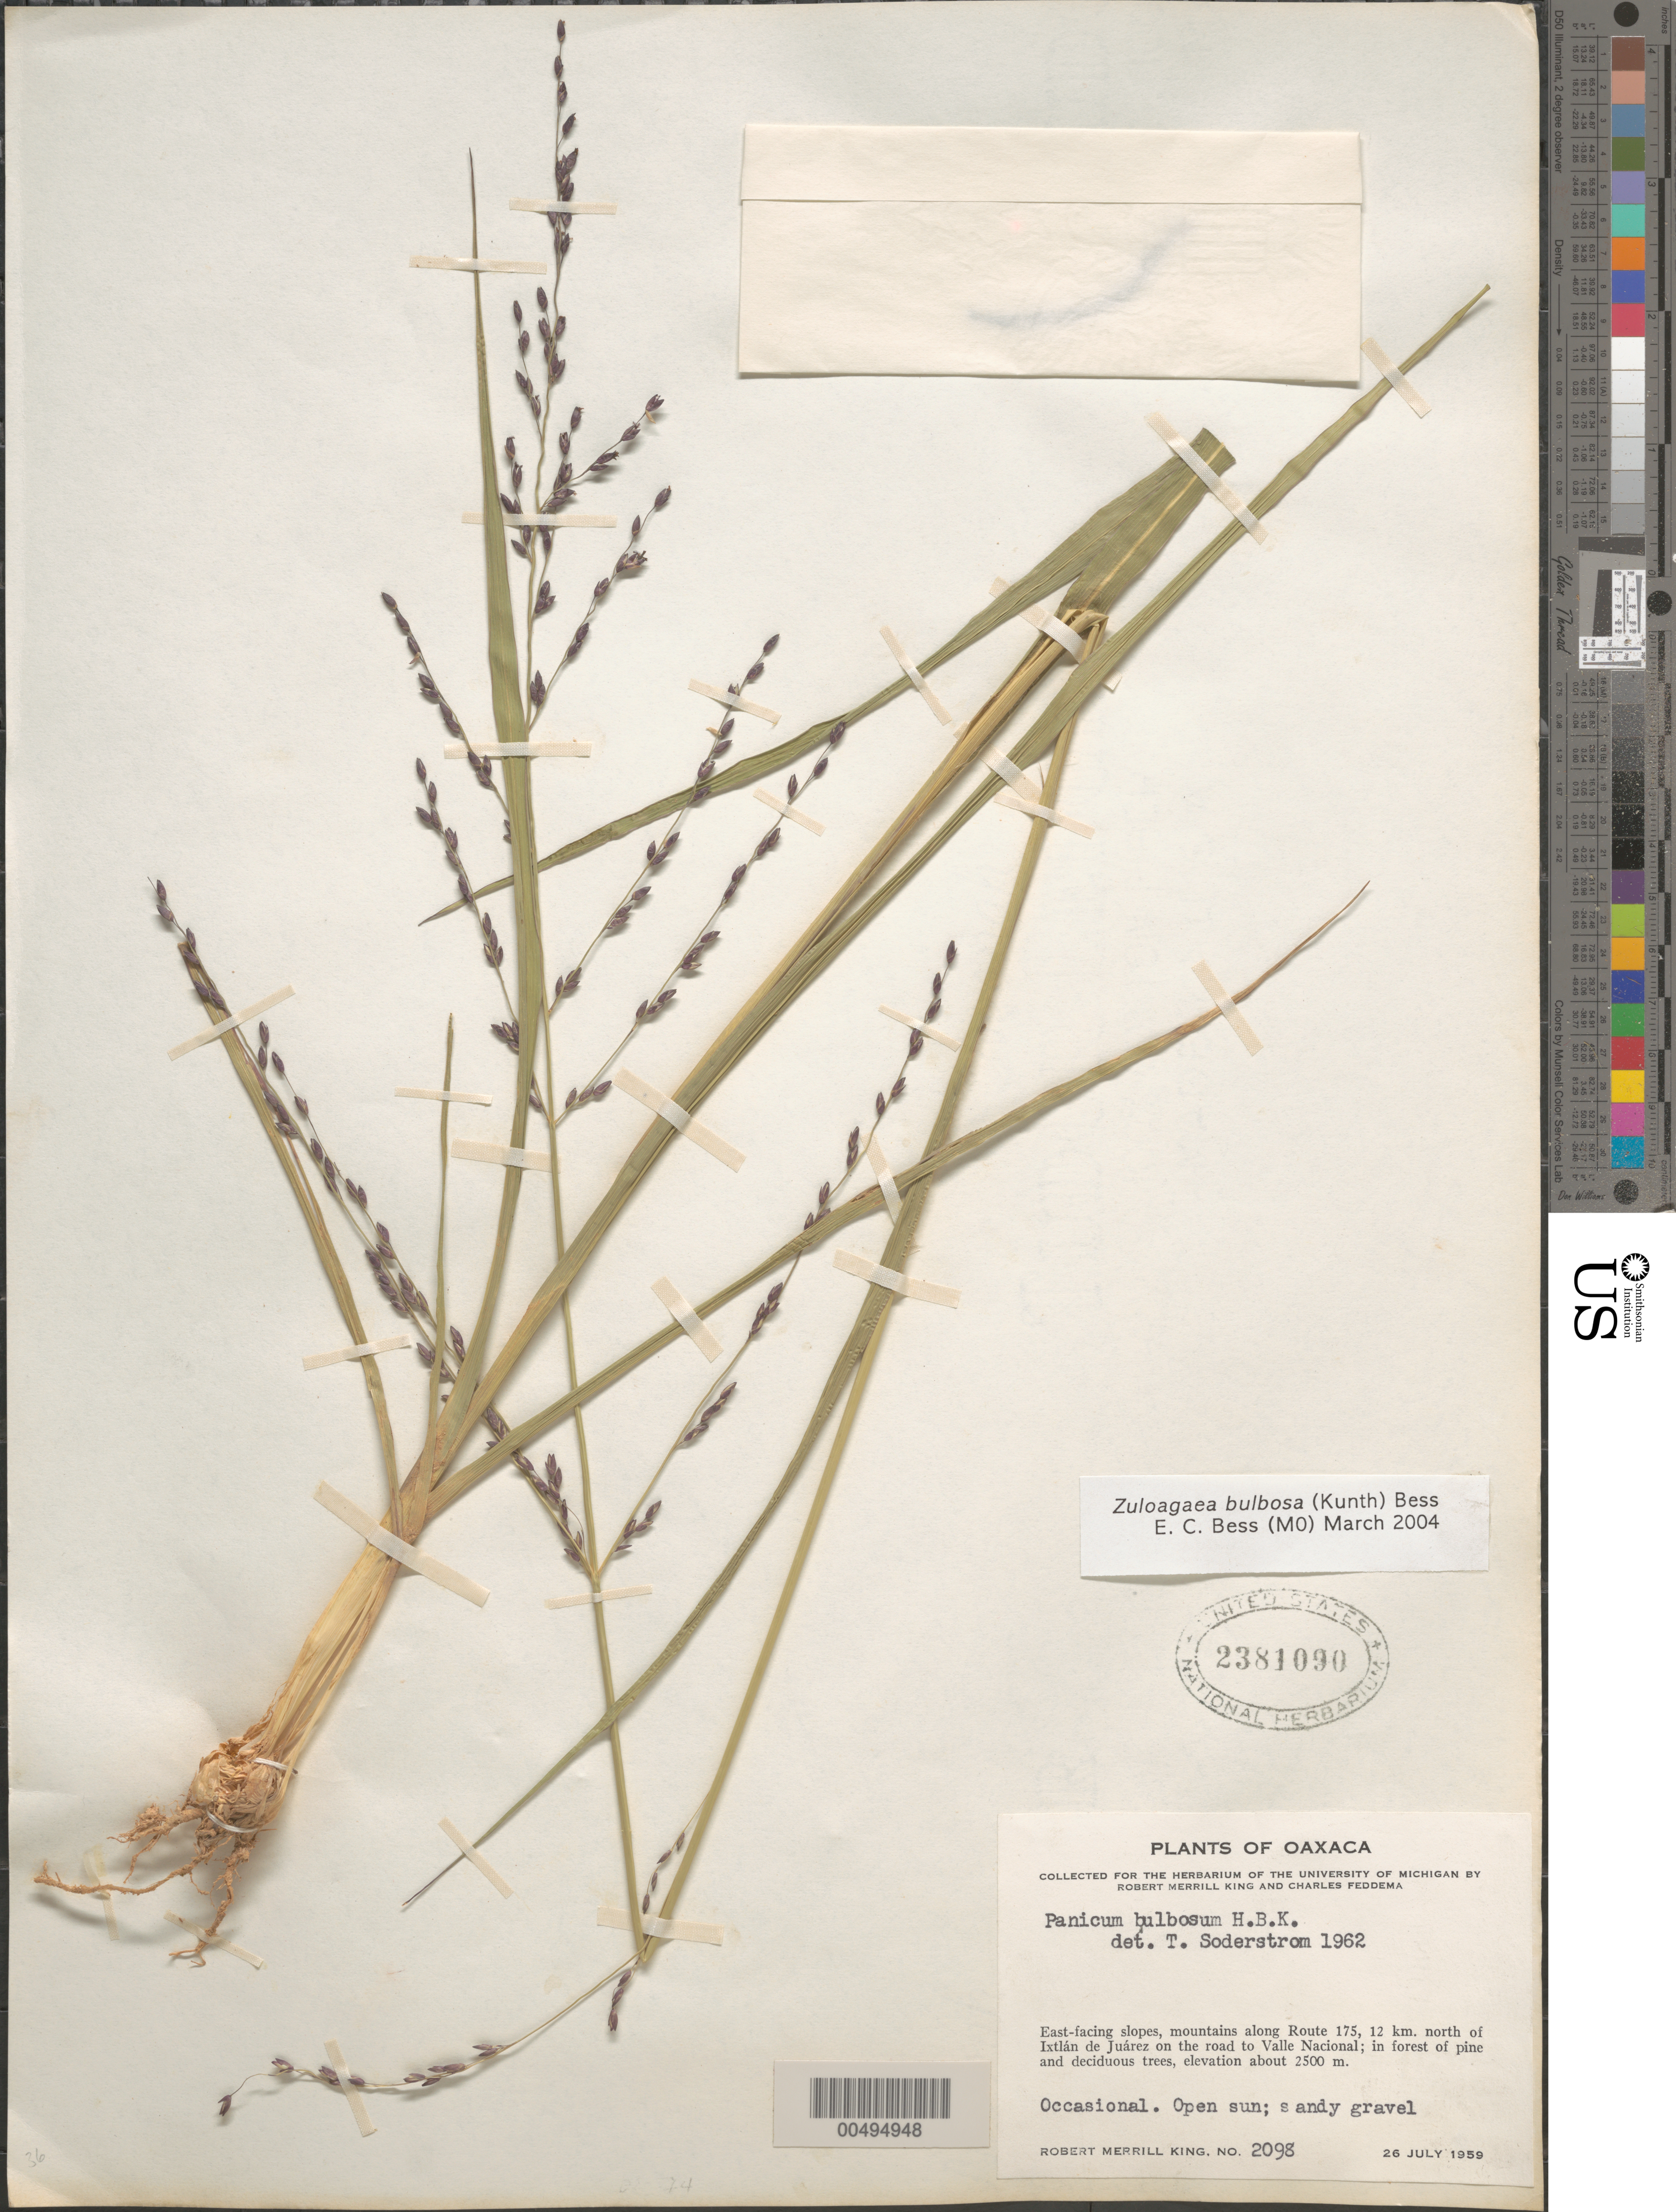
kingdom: Plantae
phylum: Tracheophyta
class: Liliopsida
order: Poales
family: Poaceae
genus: Panicum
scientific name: Panicum bulbosum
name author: Kunth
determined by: Soderstrom, T. R.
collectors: R. M. King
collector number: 2098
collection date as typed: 26 Jul 1959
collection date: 1959-07-26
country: Mexico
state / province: Oaxaca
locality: E-facing slopes, mts along Route 175, 12 km N of Ixtlán de Juárez on the rd to Valle Nacional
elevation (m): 2500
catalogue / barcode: US 2381090